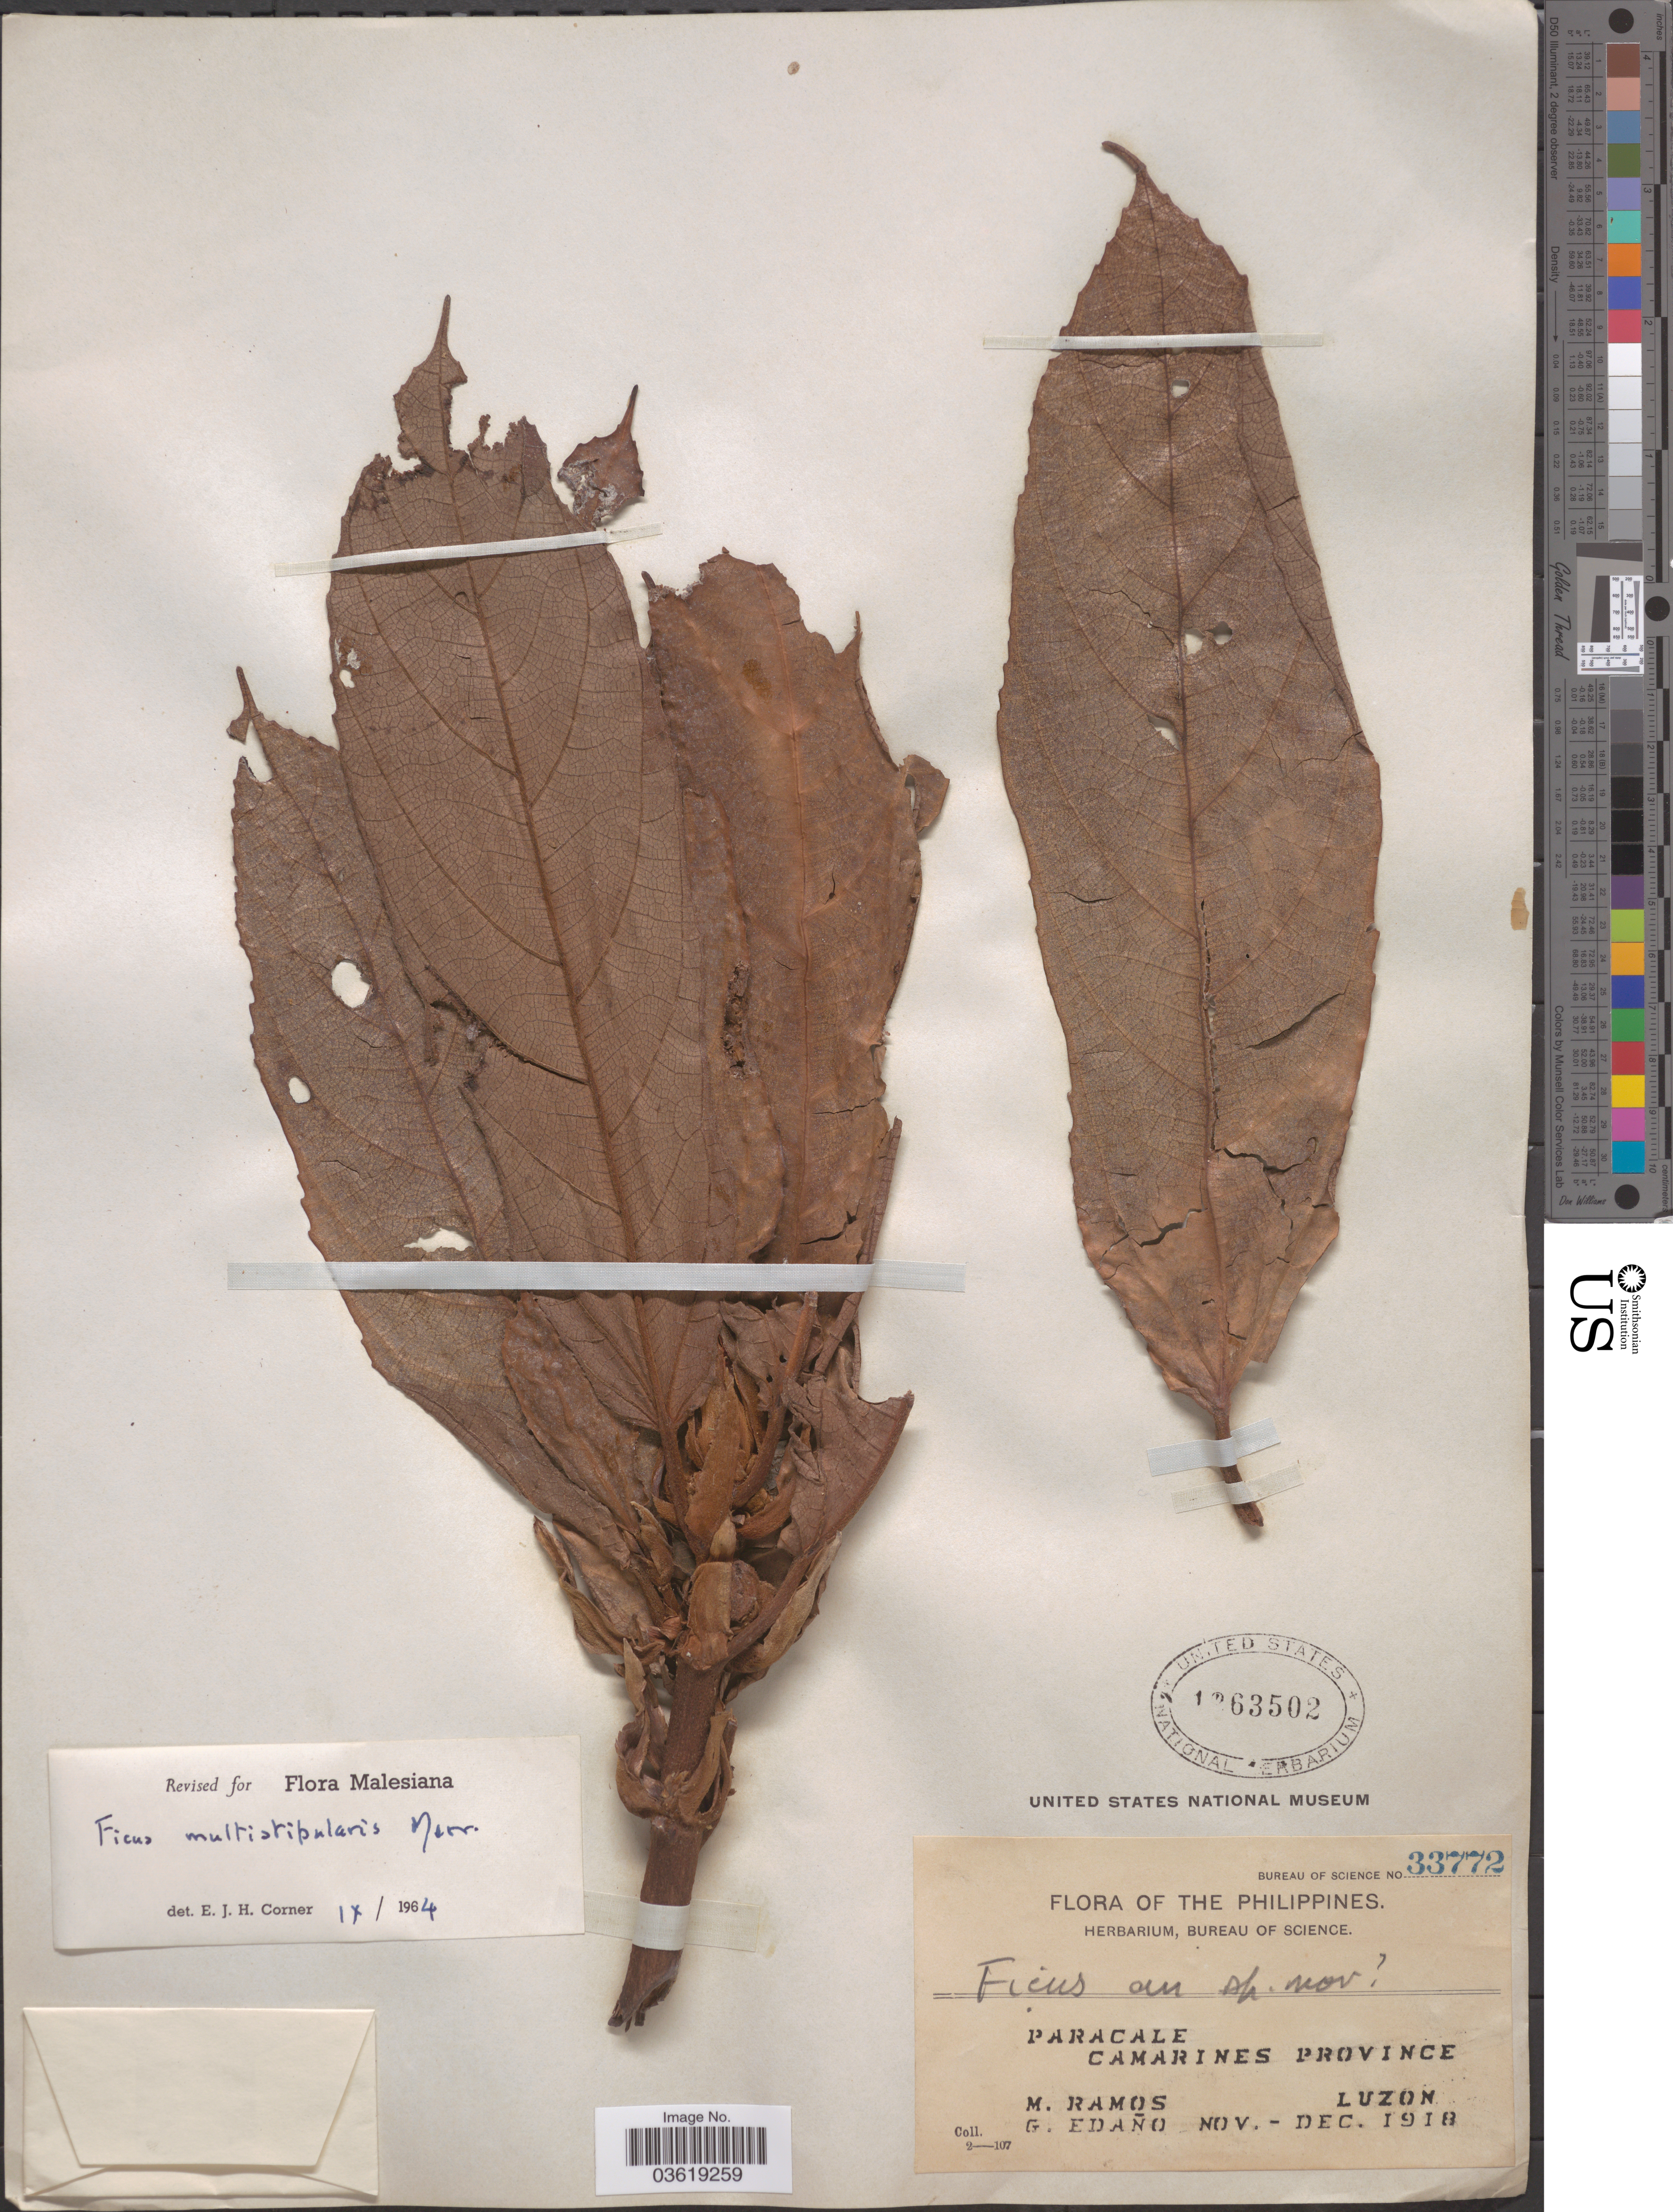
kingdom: Plantae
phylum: Tracheophyta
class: Magnoliopsida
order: Rosales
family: Moraceae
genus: Ficus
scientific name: Ficus multistipularis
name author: Merr.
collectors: M. Ramos & G. Edaño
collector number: Bureau of Science 33772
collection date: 1918-11/1918-12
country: Philippines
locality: Paracale, Camarines Province, Luzon.